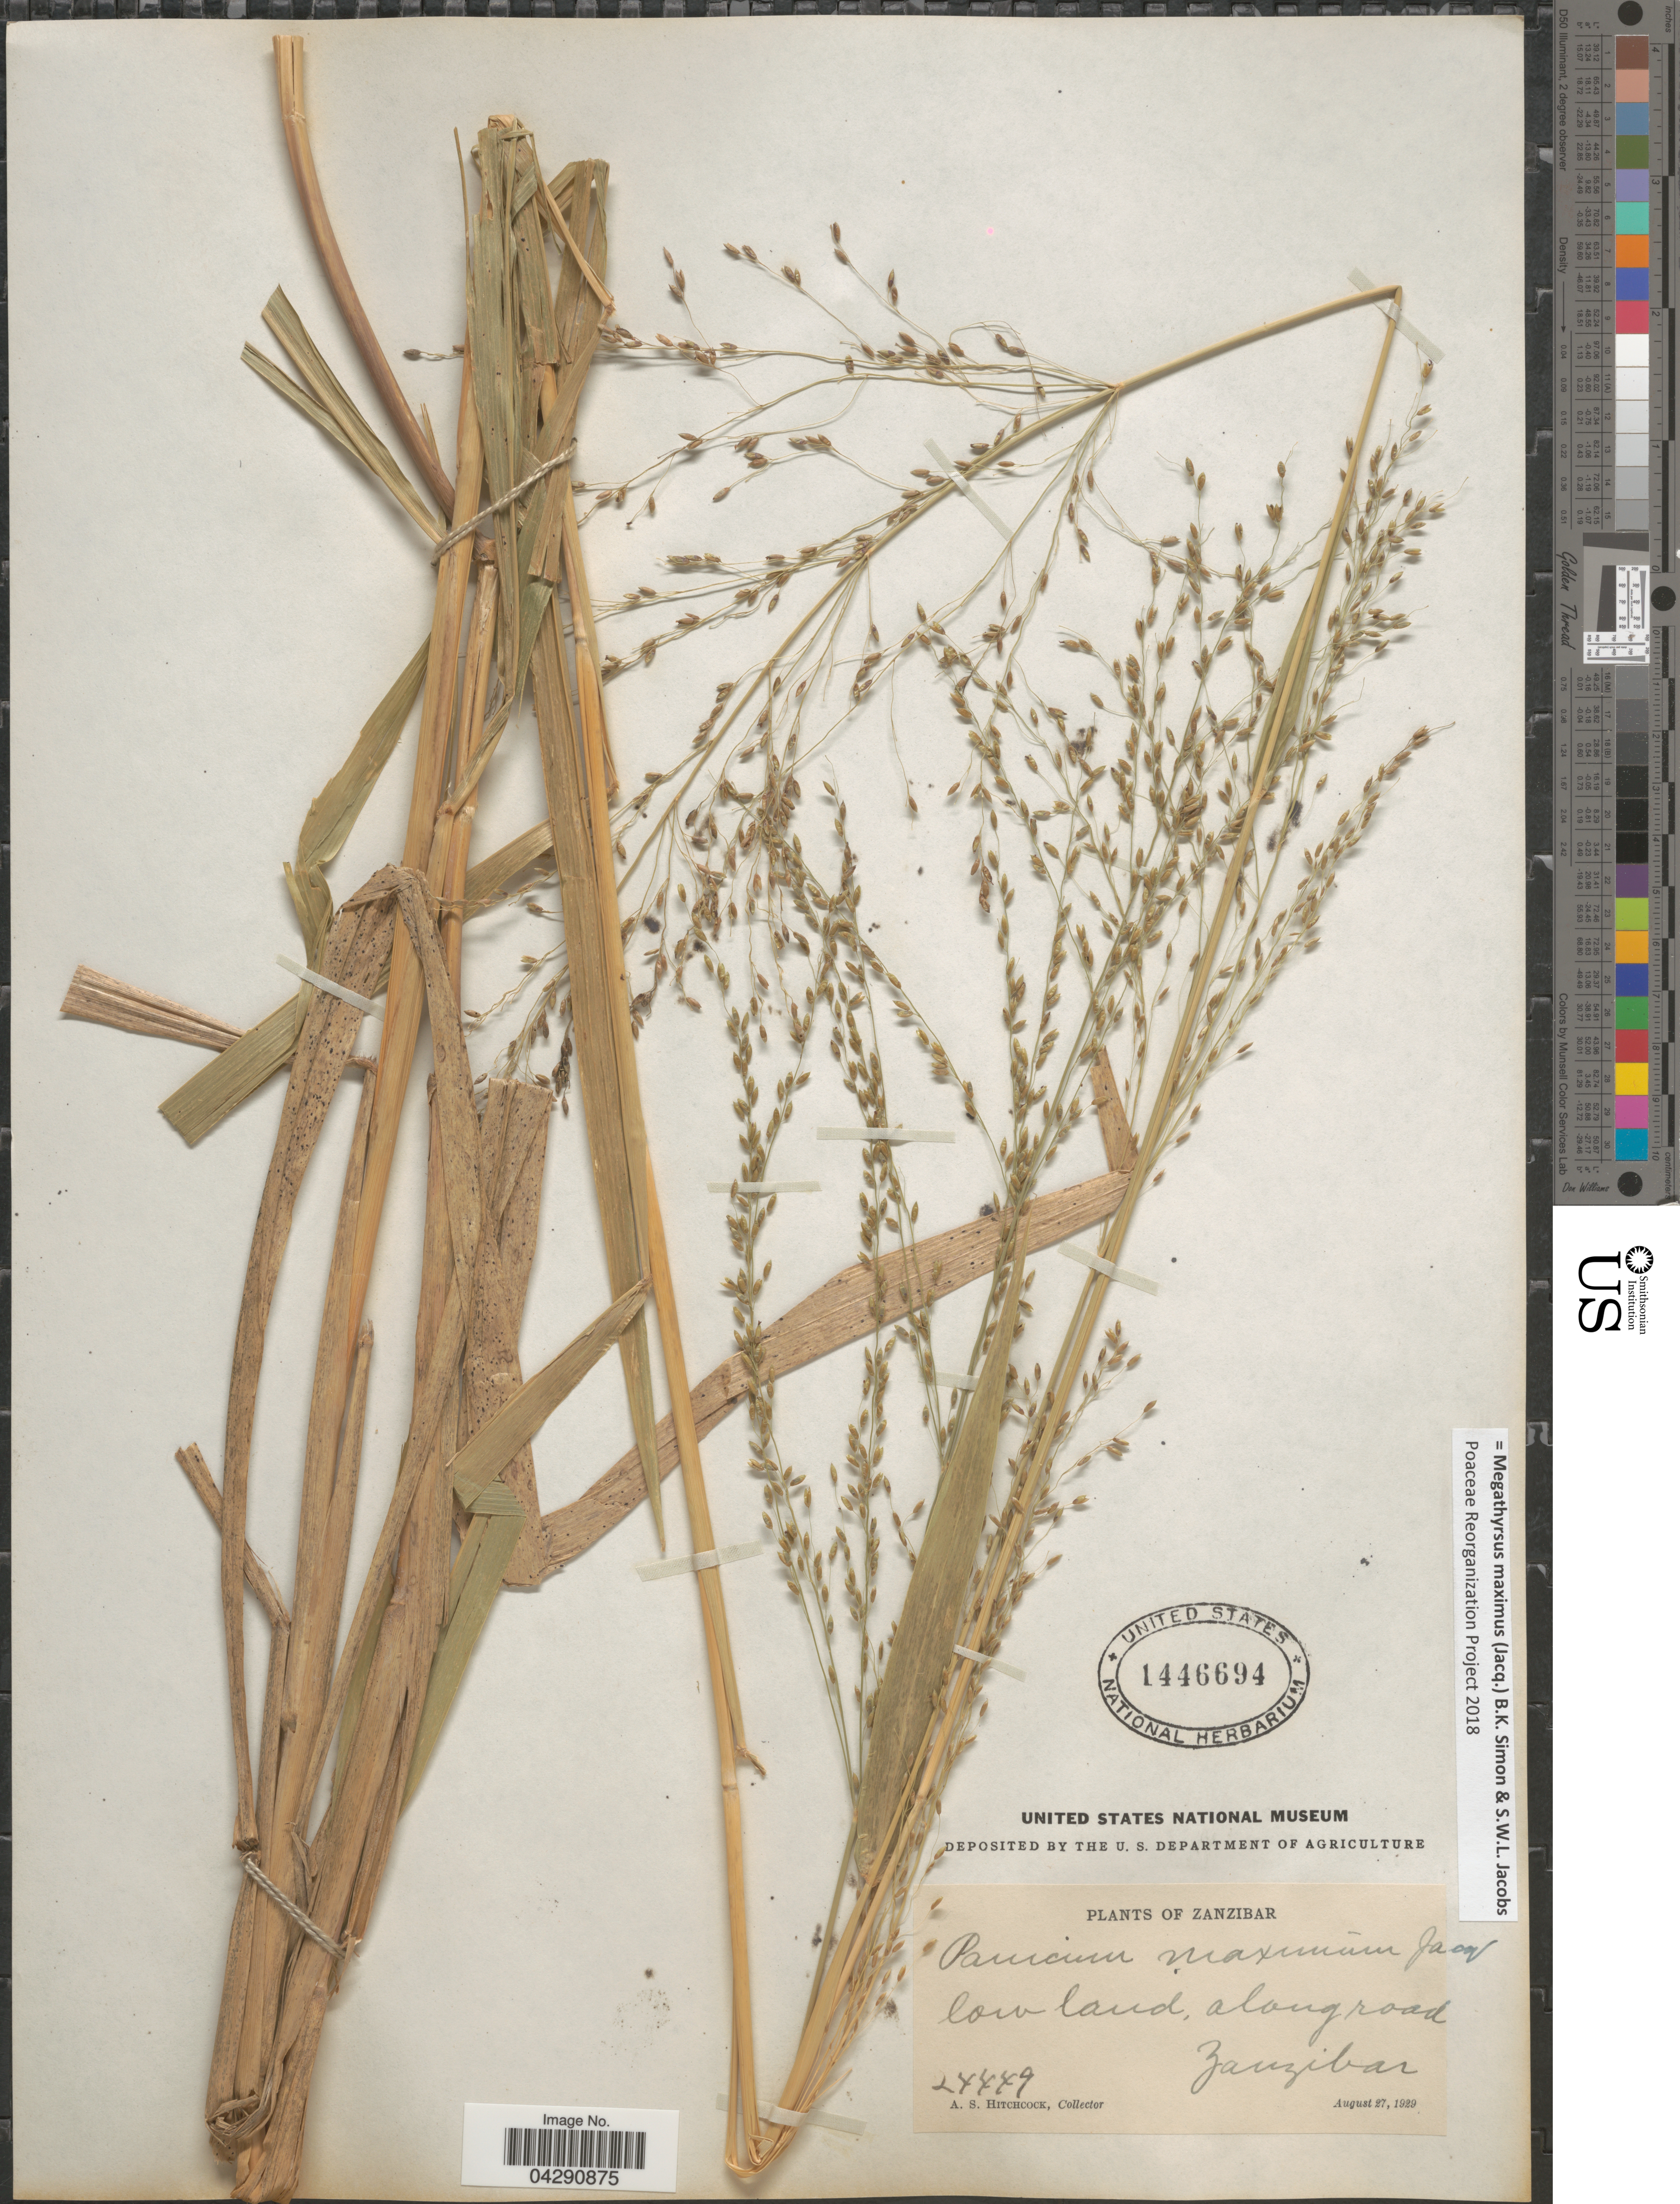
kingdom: Plantae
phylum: Tracheophyta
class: Liliopsida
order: Poales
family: Poaceae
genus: Megathyrsus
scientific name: Megathyrsus maximus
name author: (Jacq.) B.K. Simon & S.W.L. Jacobs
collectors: A. S. Hitchcock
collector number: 24449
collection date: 1929-08-27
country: Tanzania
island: Zanzibar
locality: Zanzibar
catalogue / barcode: US 1446694